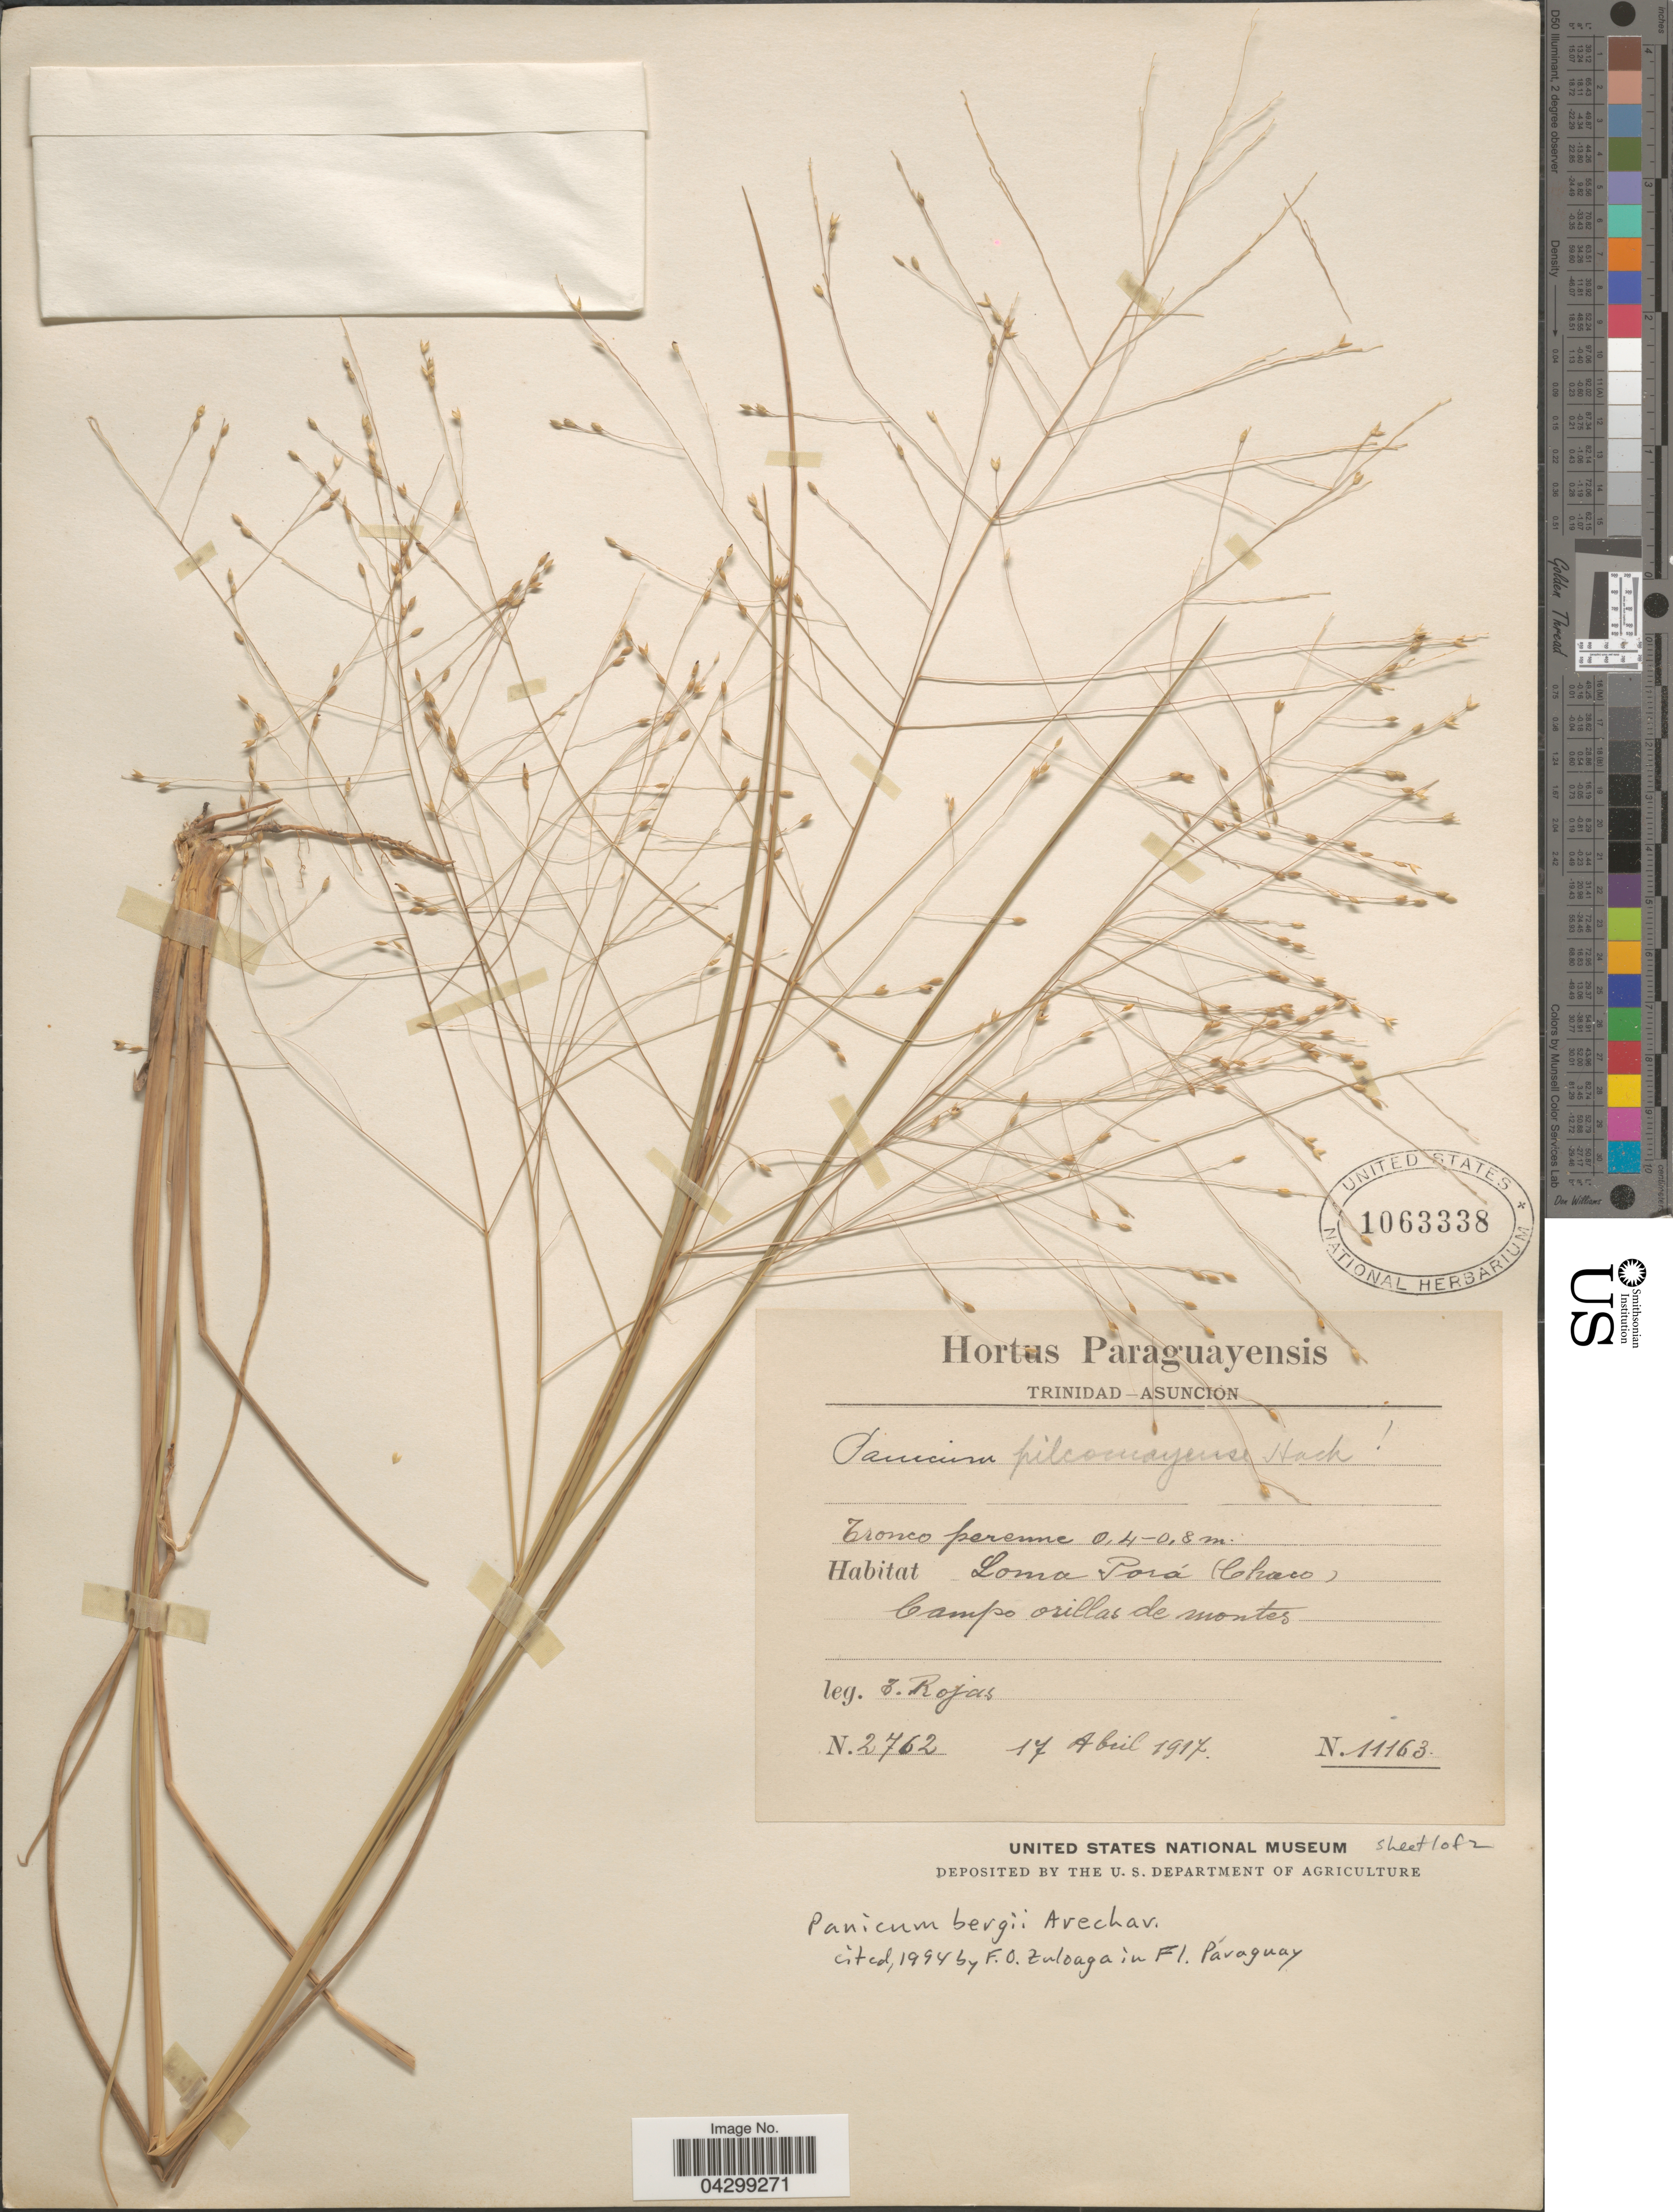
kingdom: Plantae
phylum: Tracheophyta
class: Liliopsida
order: Poales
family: Poaceae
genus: Panicum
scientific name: Panicum bergii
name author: Arechav.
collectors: T. Rojas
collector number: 2762/11163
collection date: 1917-04-17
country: Paraguay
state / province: Asuncion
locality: Trinidad. Loma Porá (Chaco). Campo orillas de montes.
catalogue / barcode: US 1063338